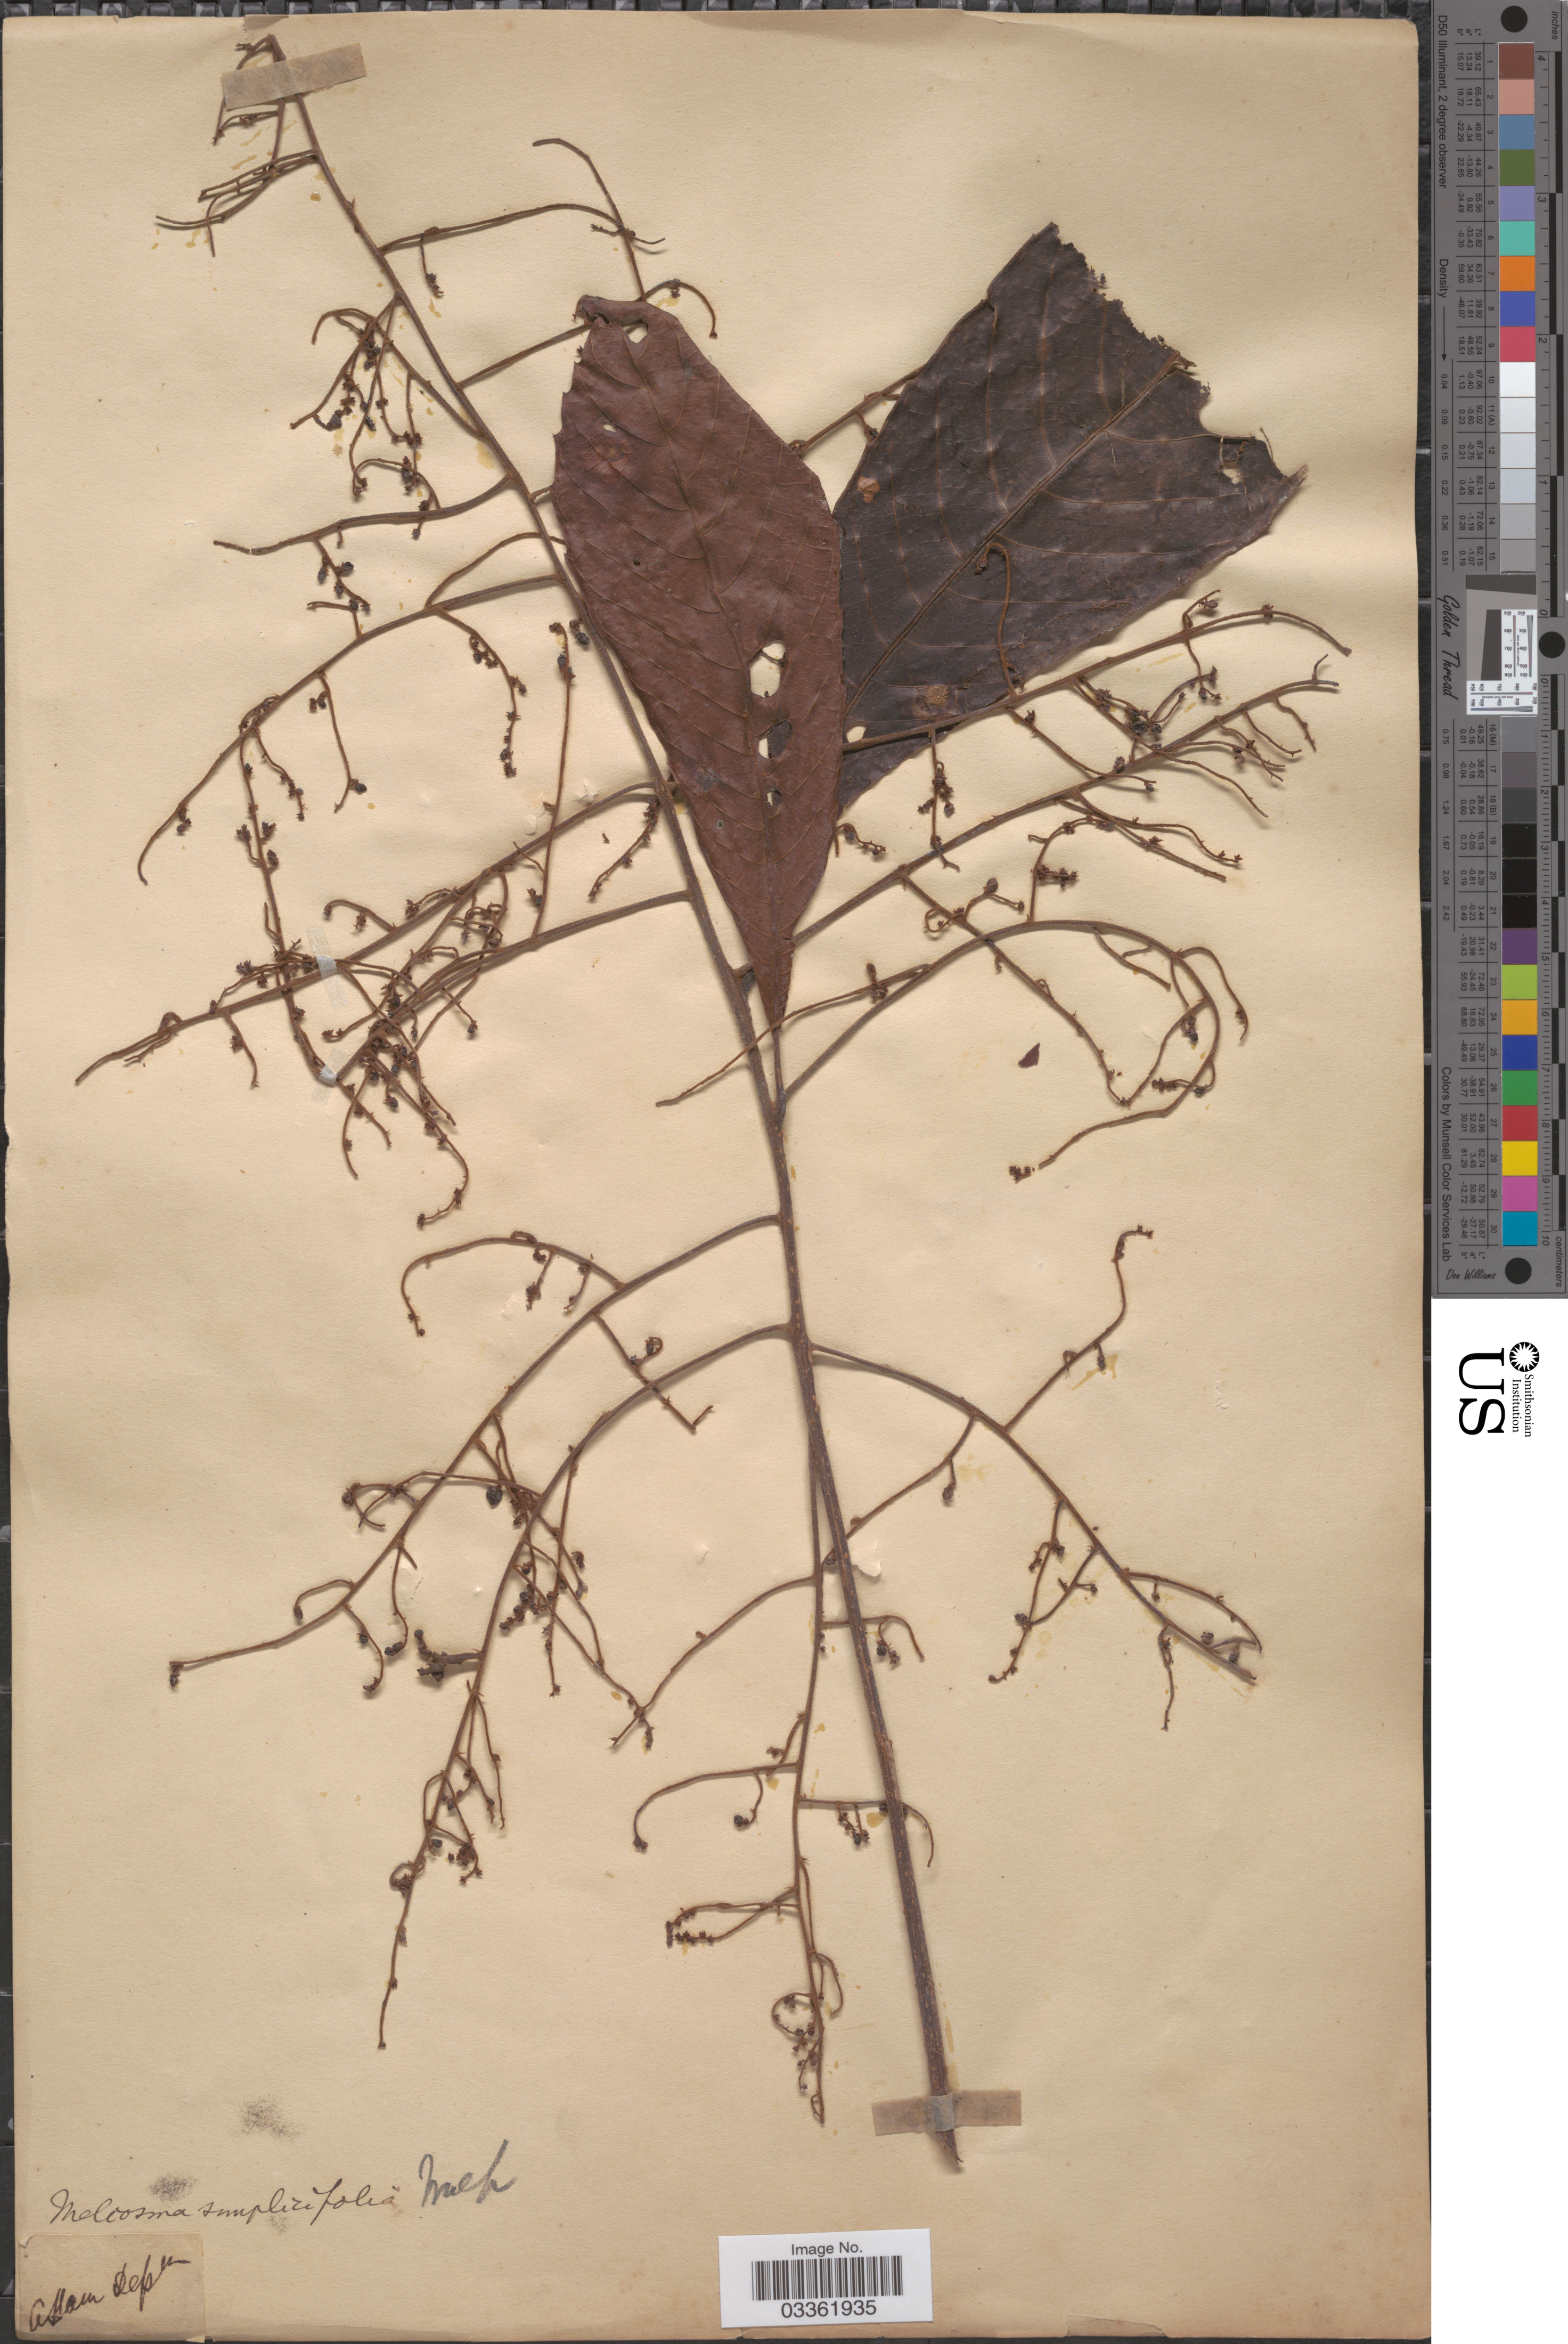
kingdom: Plantae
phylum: Tracheophyta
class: Magnoliopsida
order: Proteales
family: Sabiaceae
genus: Meliosma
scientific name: Meliosma simplicifolia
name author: (Roxb.) Walp.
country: India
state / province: Assam